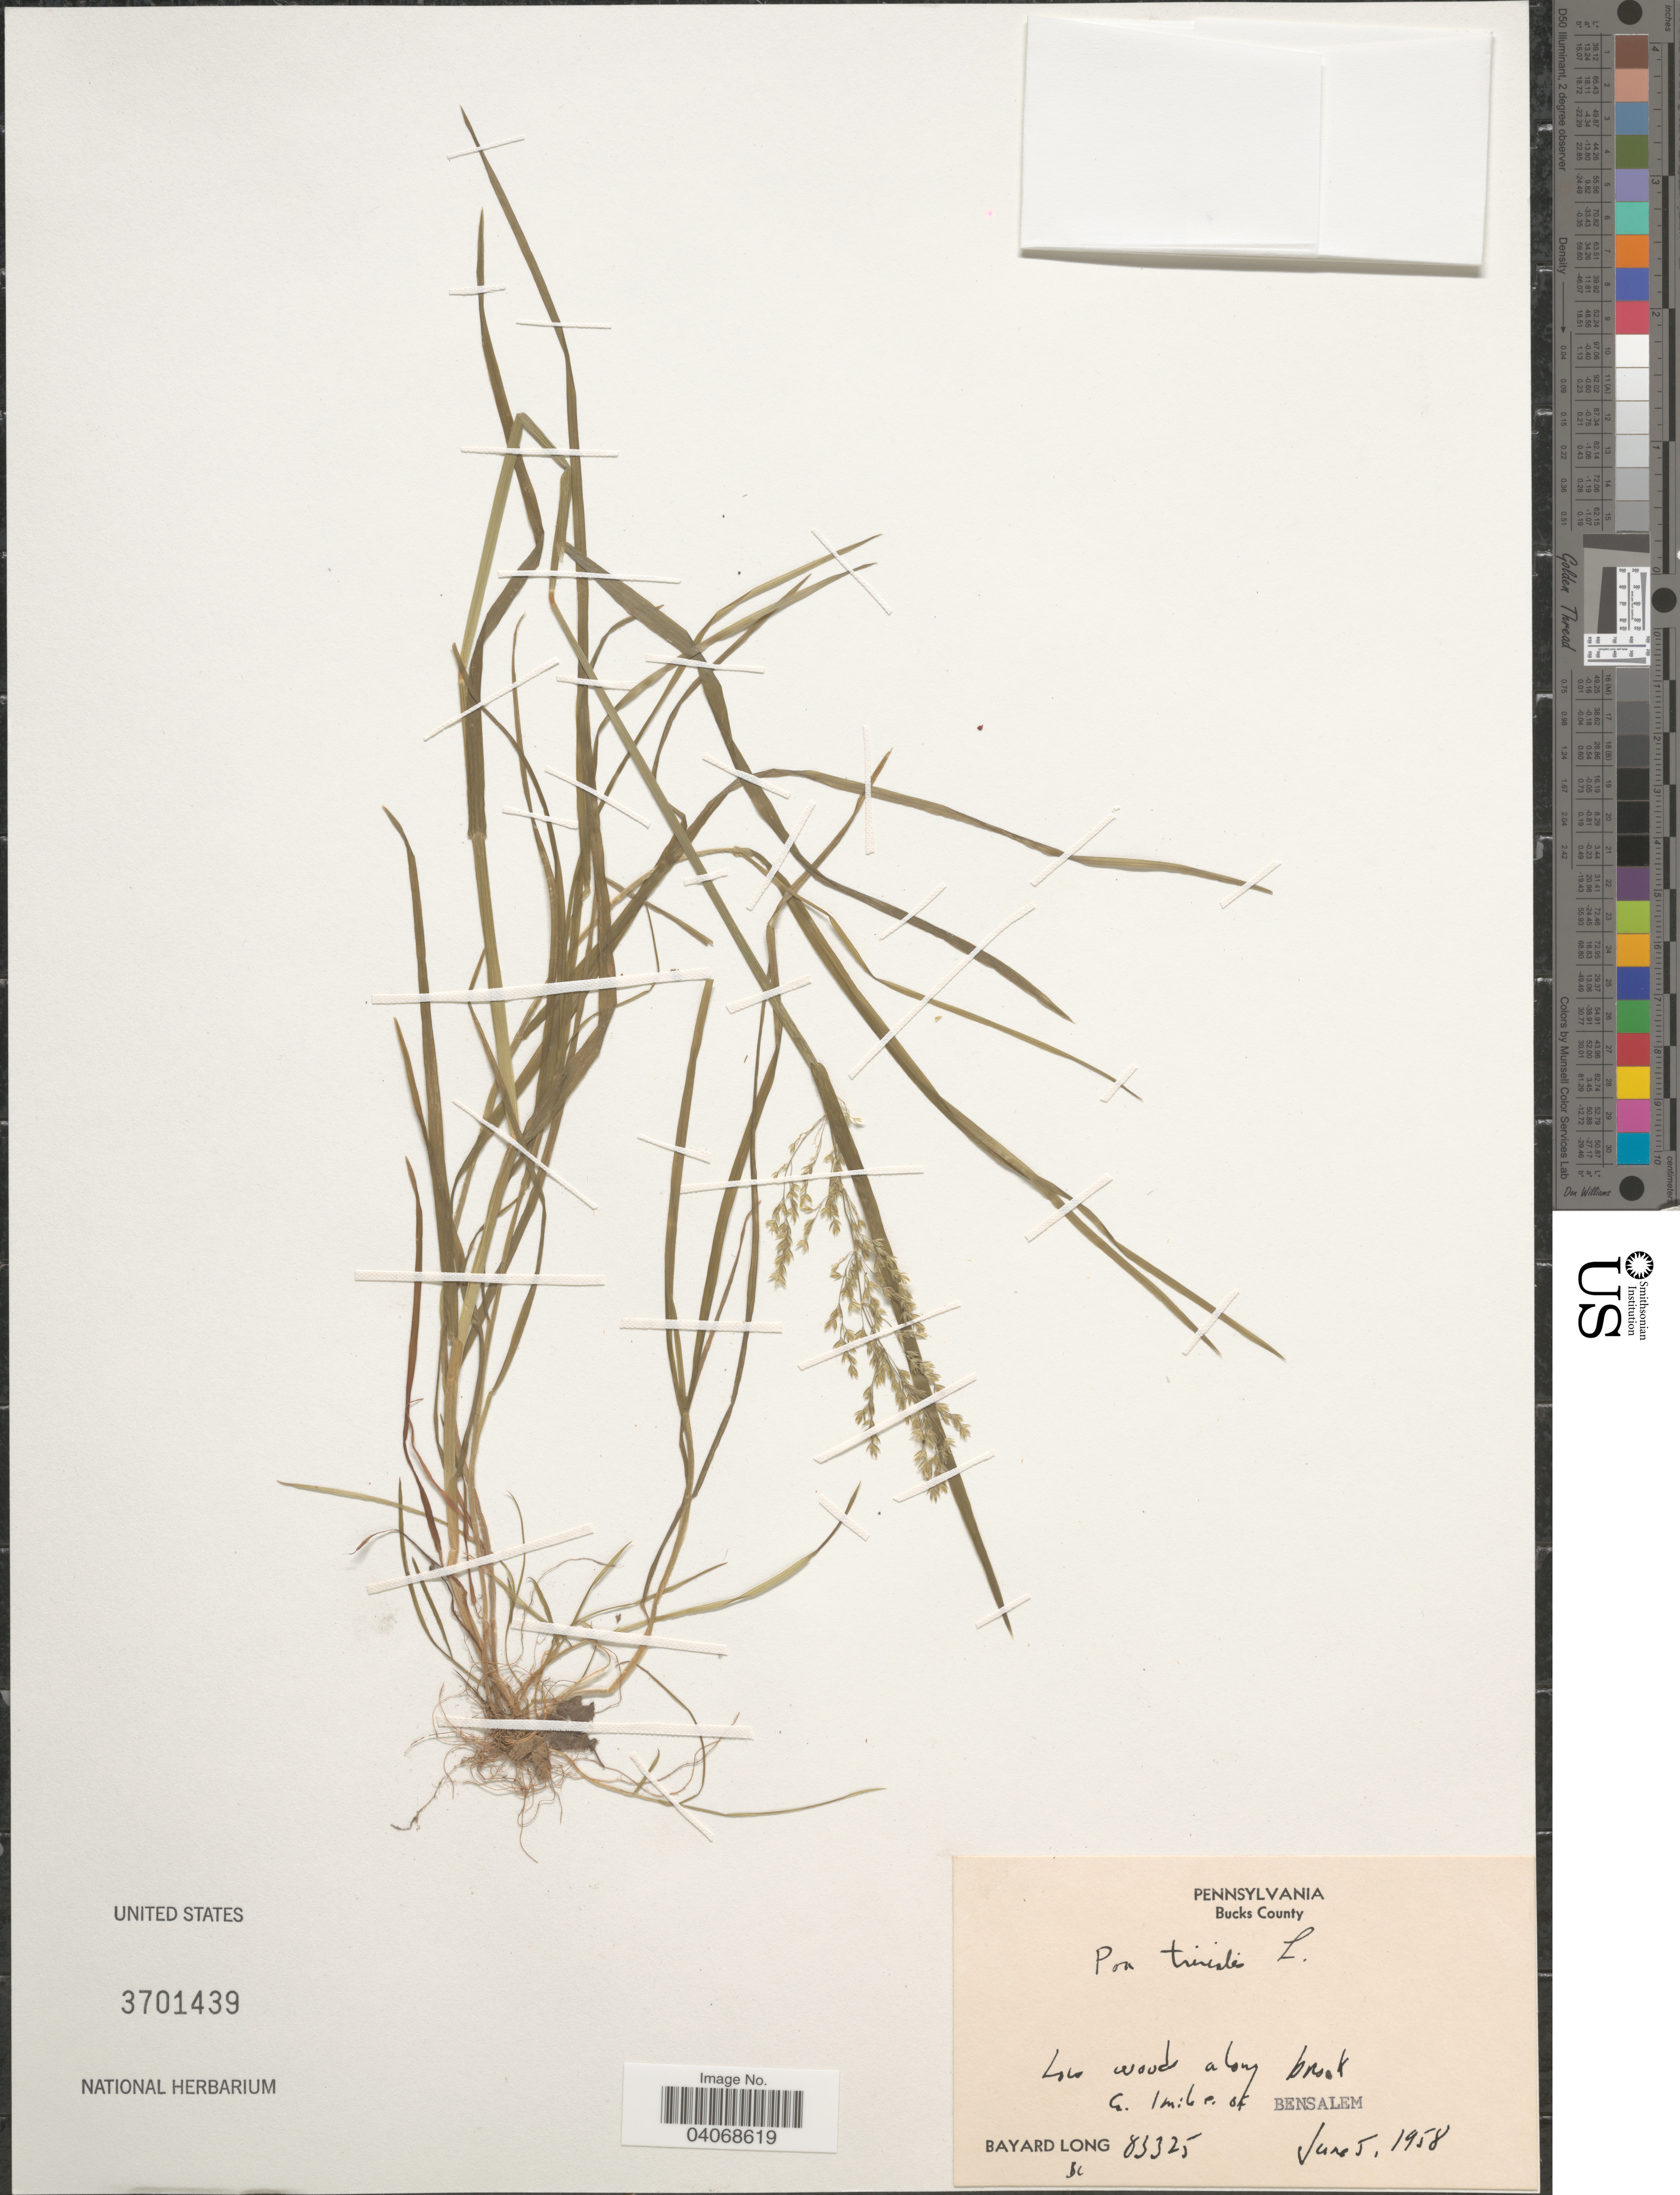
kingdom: Plantae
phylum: Tracheophyta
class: Liliopsida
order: Poales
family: Poaceae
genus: Poa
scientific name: Poa trivialis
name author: L.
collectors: B. Long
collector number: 83325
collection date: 1958-06-05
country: United States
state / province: Pennsylvania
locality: Bucks County. Low wood along brook ca. 1 mile of Bensalem.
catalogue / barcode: US 3701439